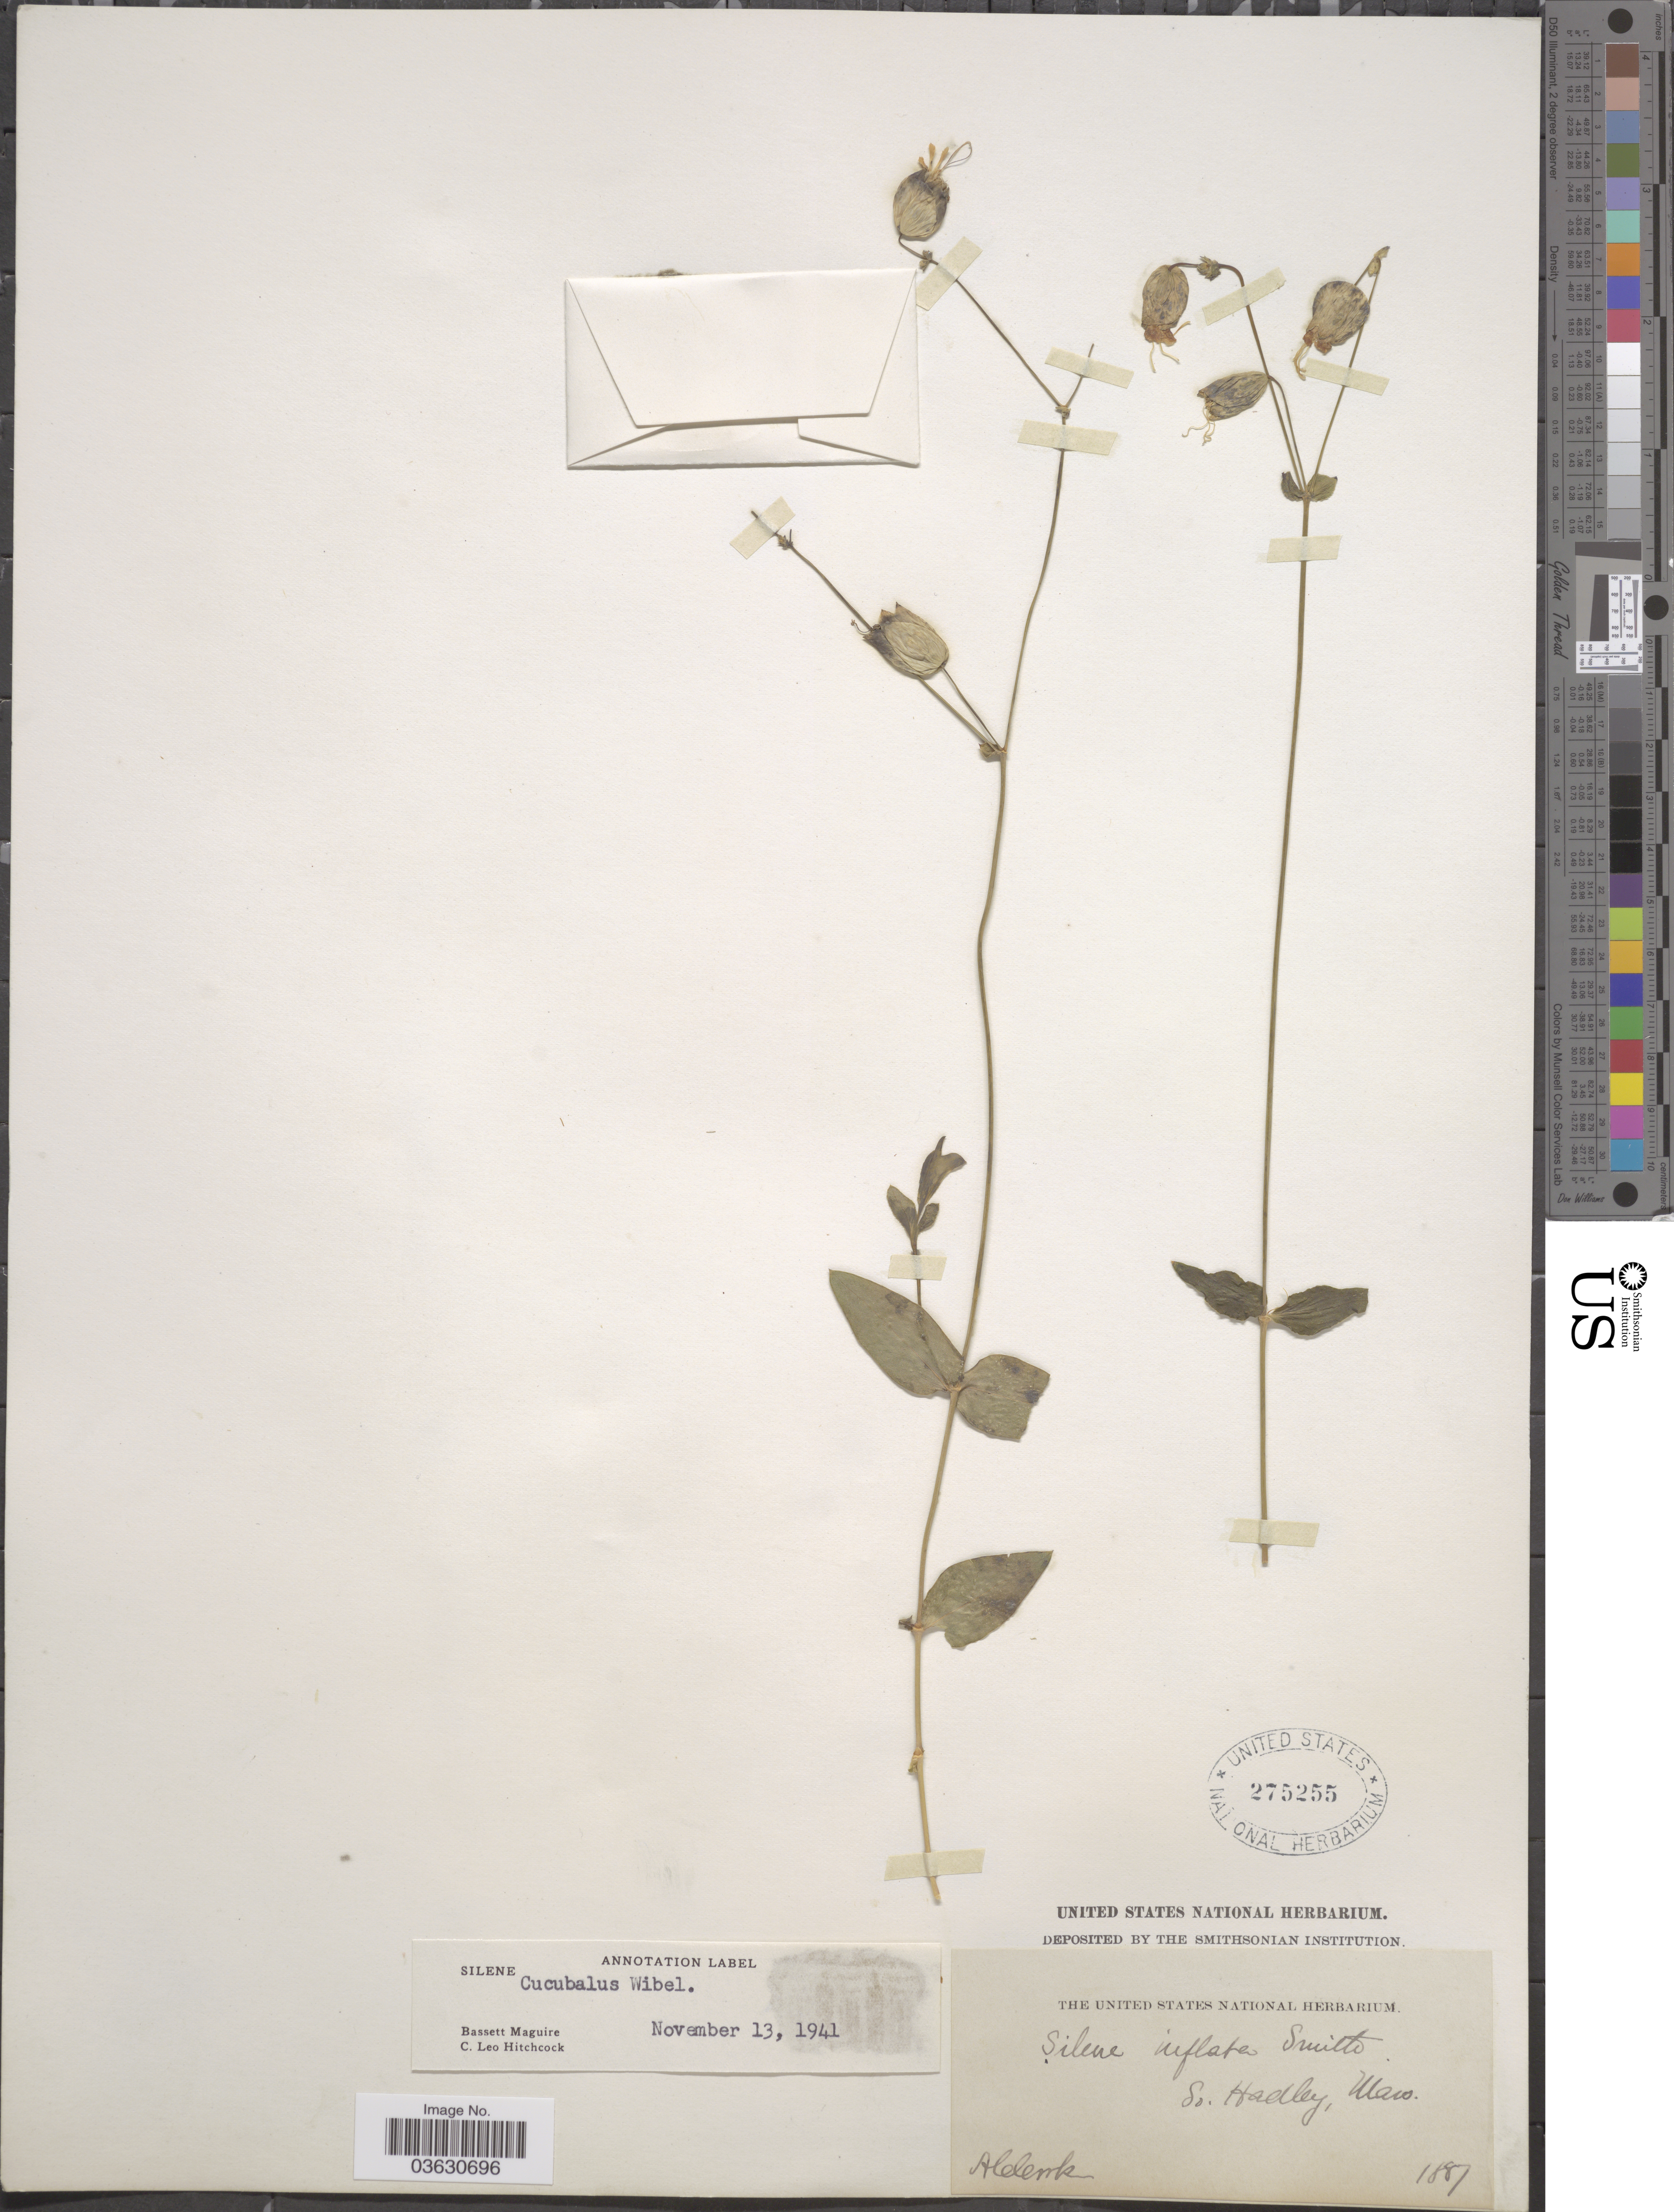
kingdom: Plantae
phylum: Tracheophyta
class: Magnoliopsida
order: Caryophyllales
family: Caryophyllaceae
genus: Silene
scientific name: Silene cucubalus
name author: L.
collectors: A. Cook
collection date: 1887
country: United States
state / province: Massachusetts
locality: So. Hadley.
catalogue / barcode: US 275255